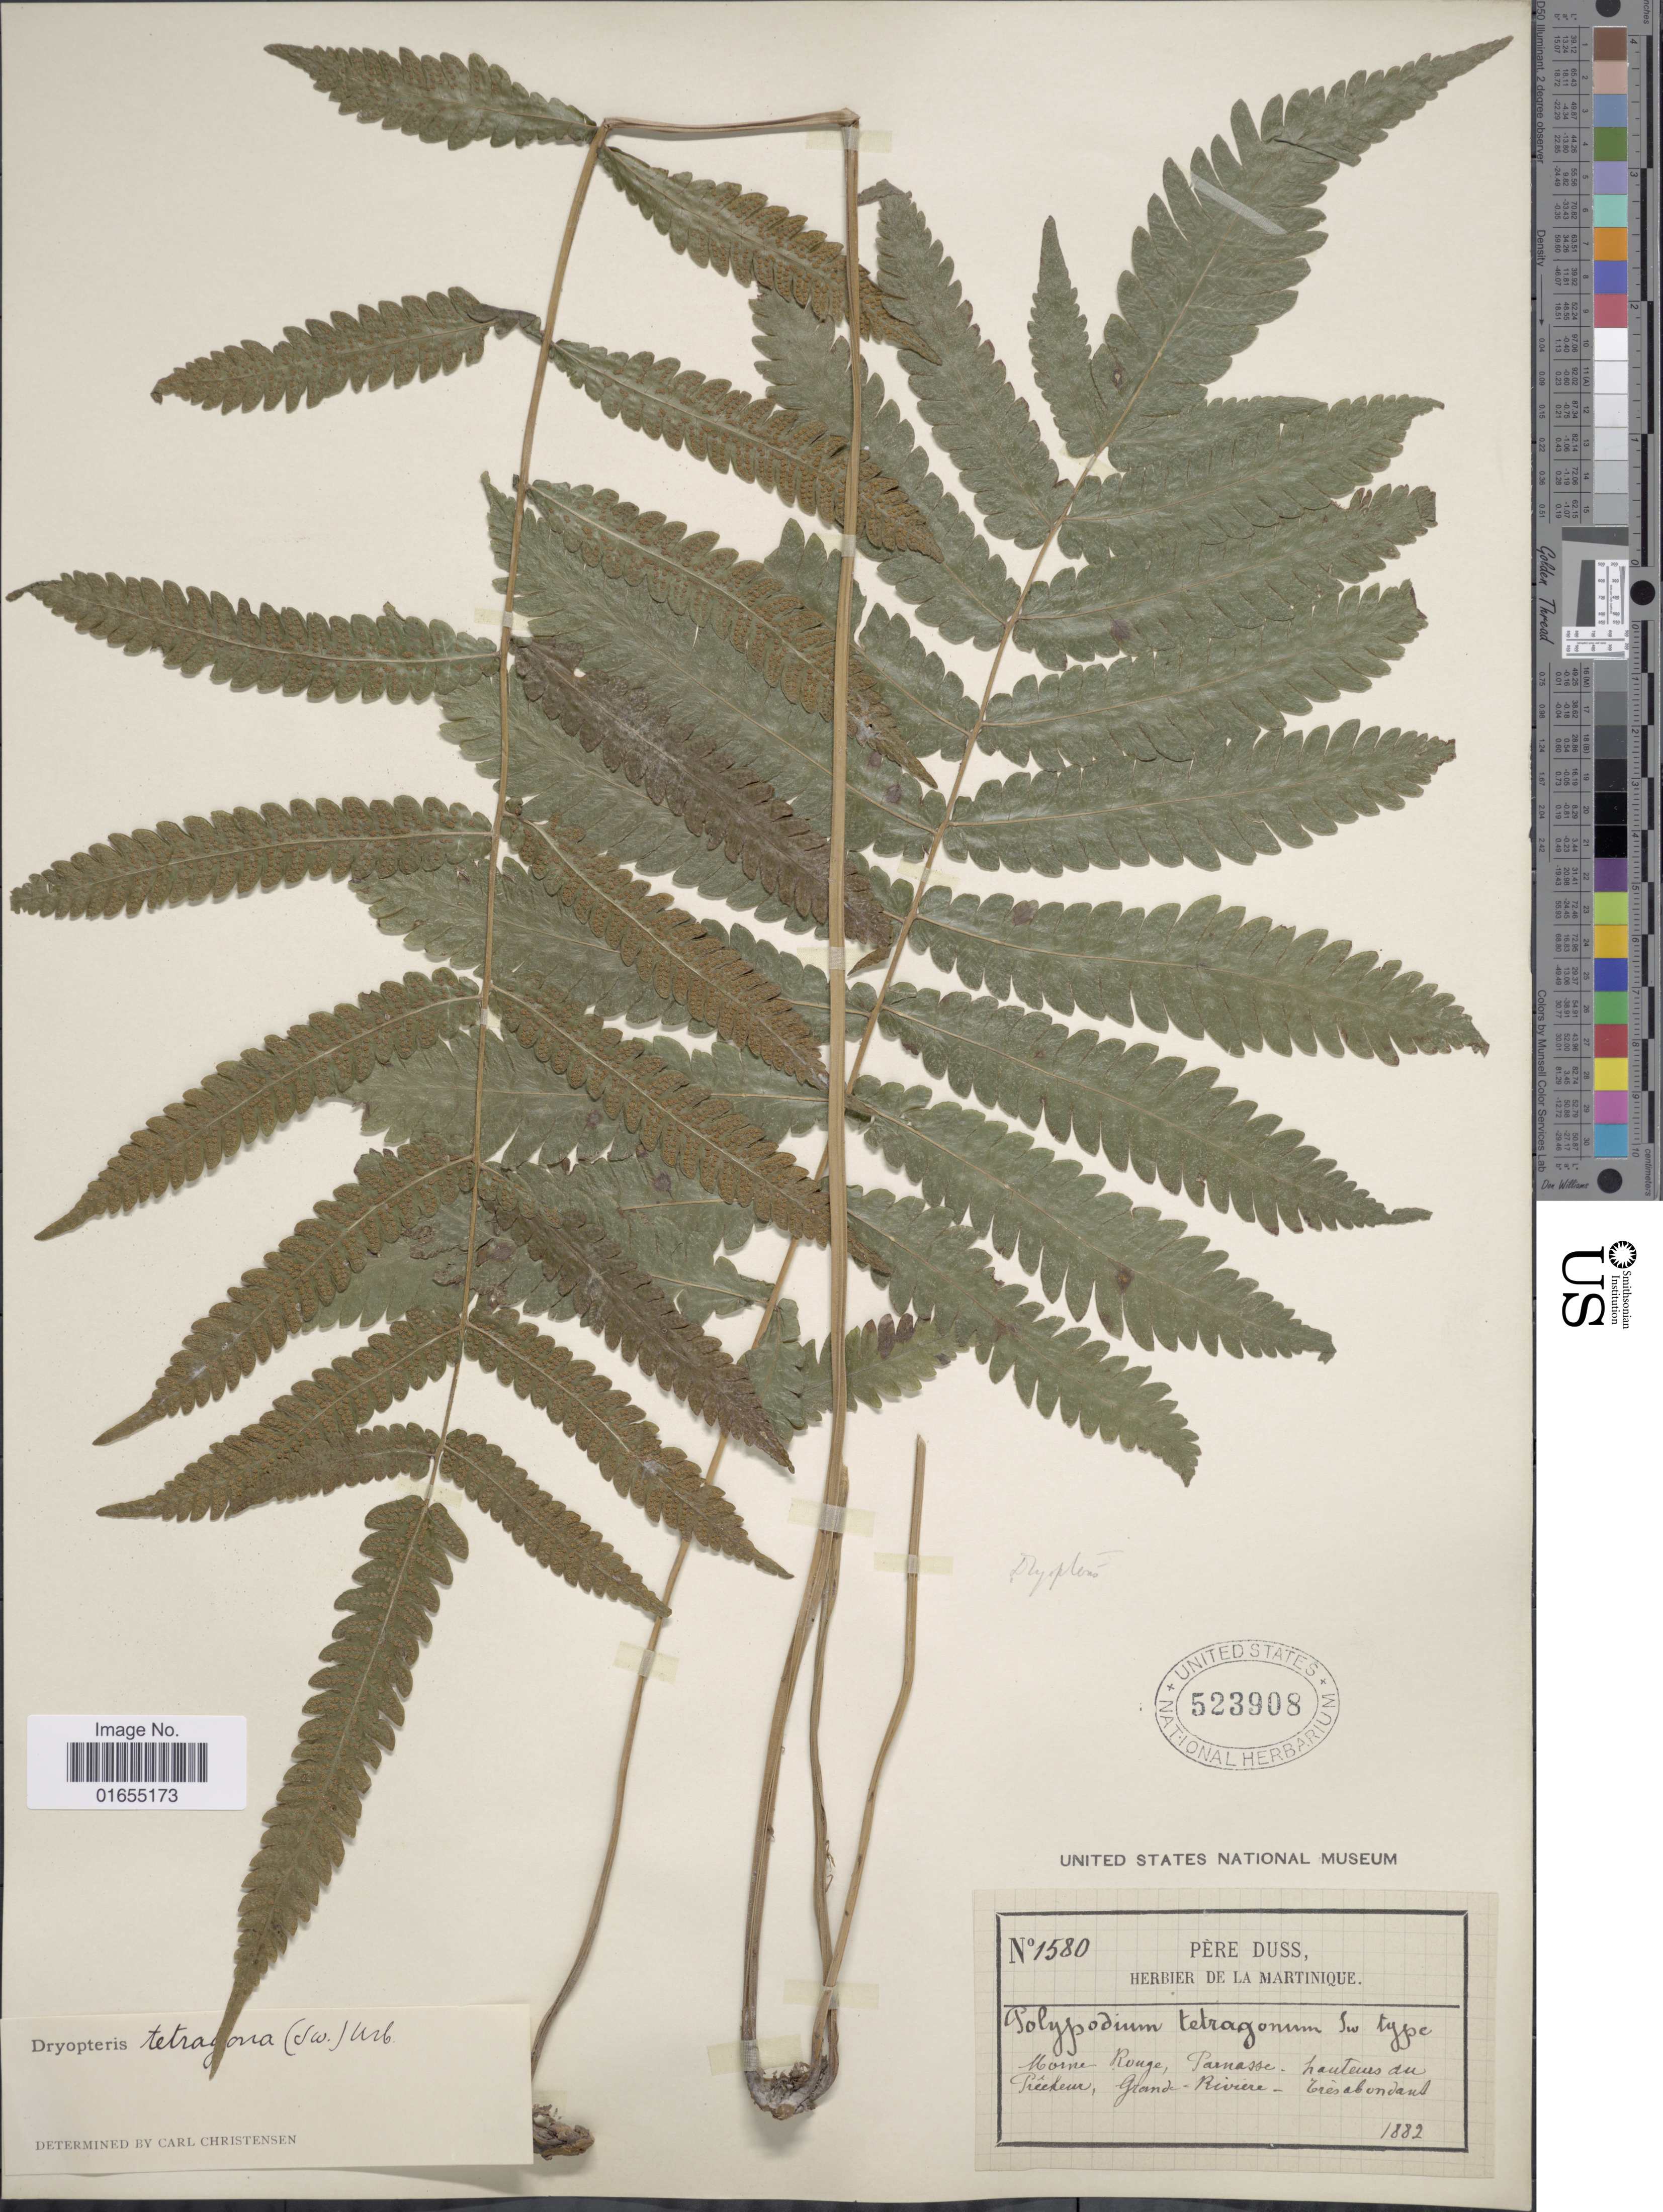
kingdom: Plantae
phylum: Tracheophyta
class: Polypodiopsida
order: Polypodiales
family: Thelypteridaceae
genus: Goniopteris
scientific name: Goniopteris subtetragona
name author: (Link) Vareschi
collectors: Père Duss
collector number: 1580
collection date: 1882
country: Martinique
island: Martinique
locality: Morne Rouge, Parnasse, Hauteurs du Prêcheur, Grande Riviere, tres abondant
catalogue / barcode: US 523908